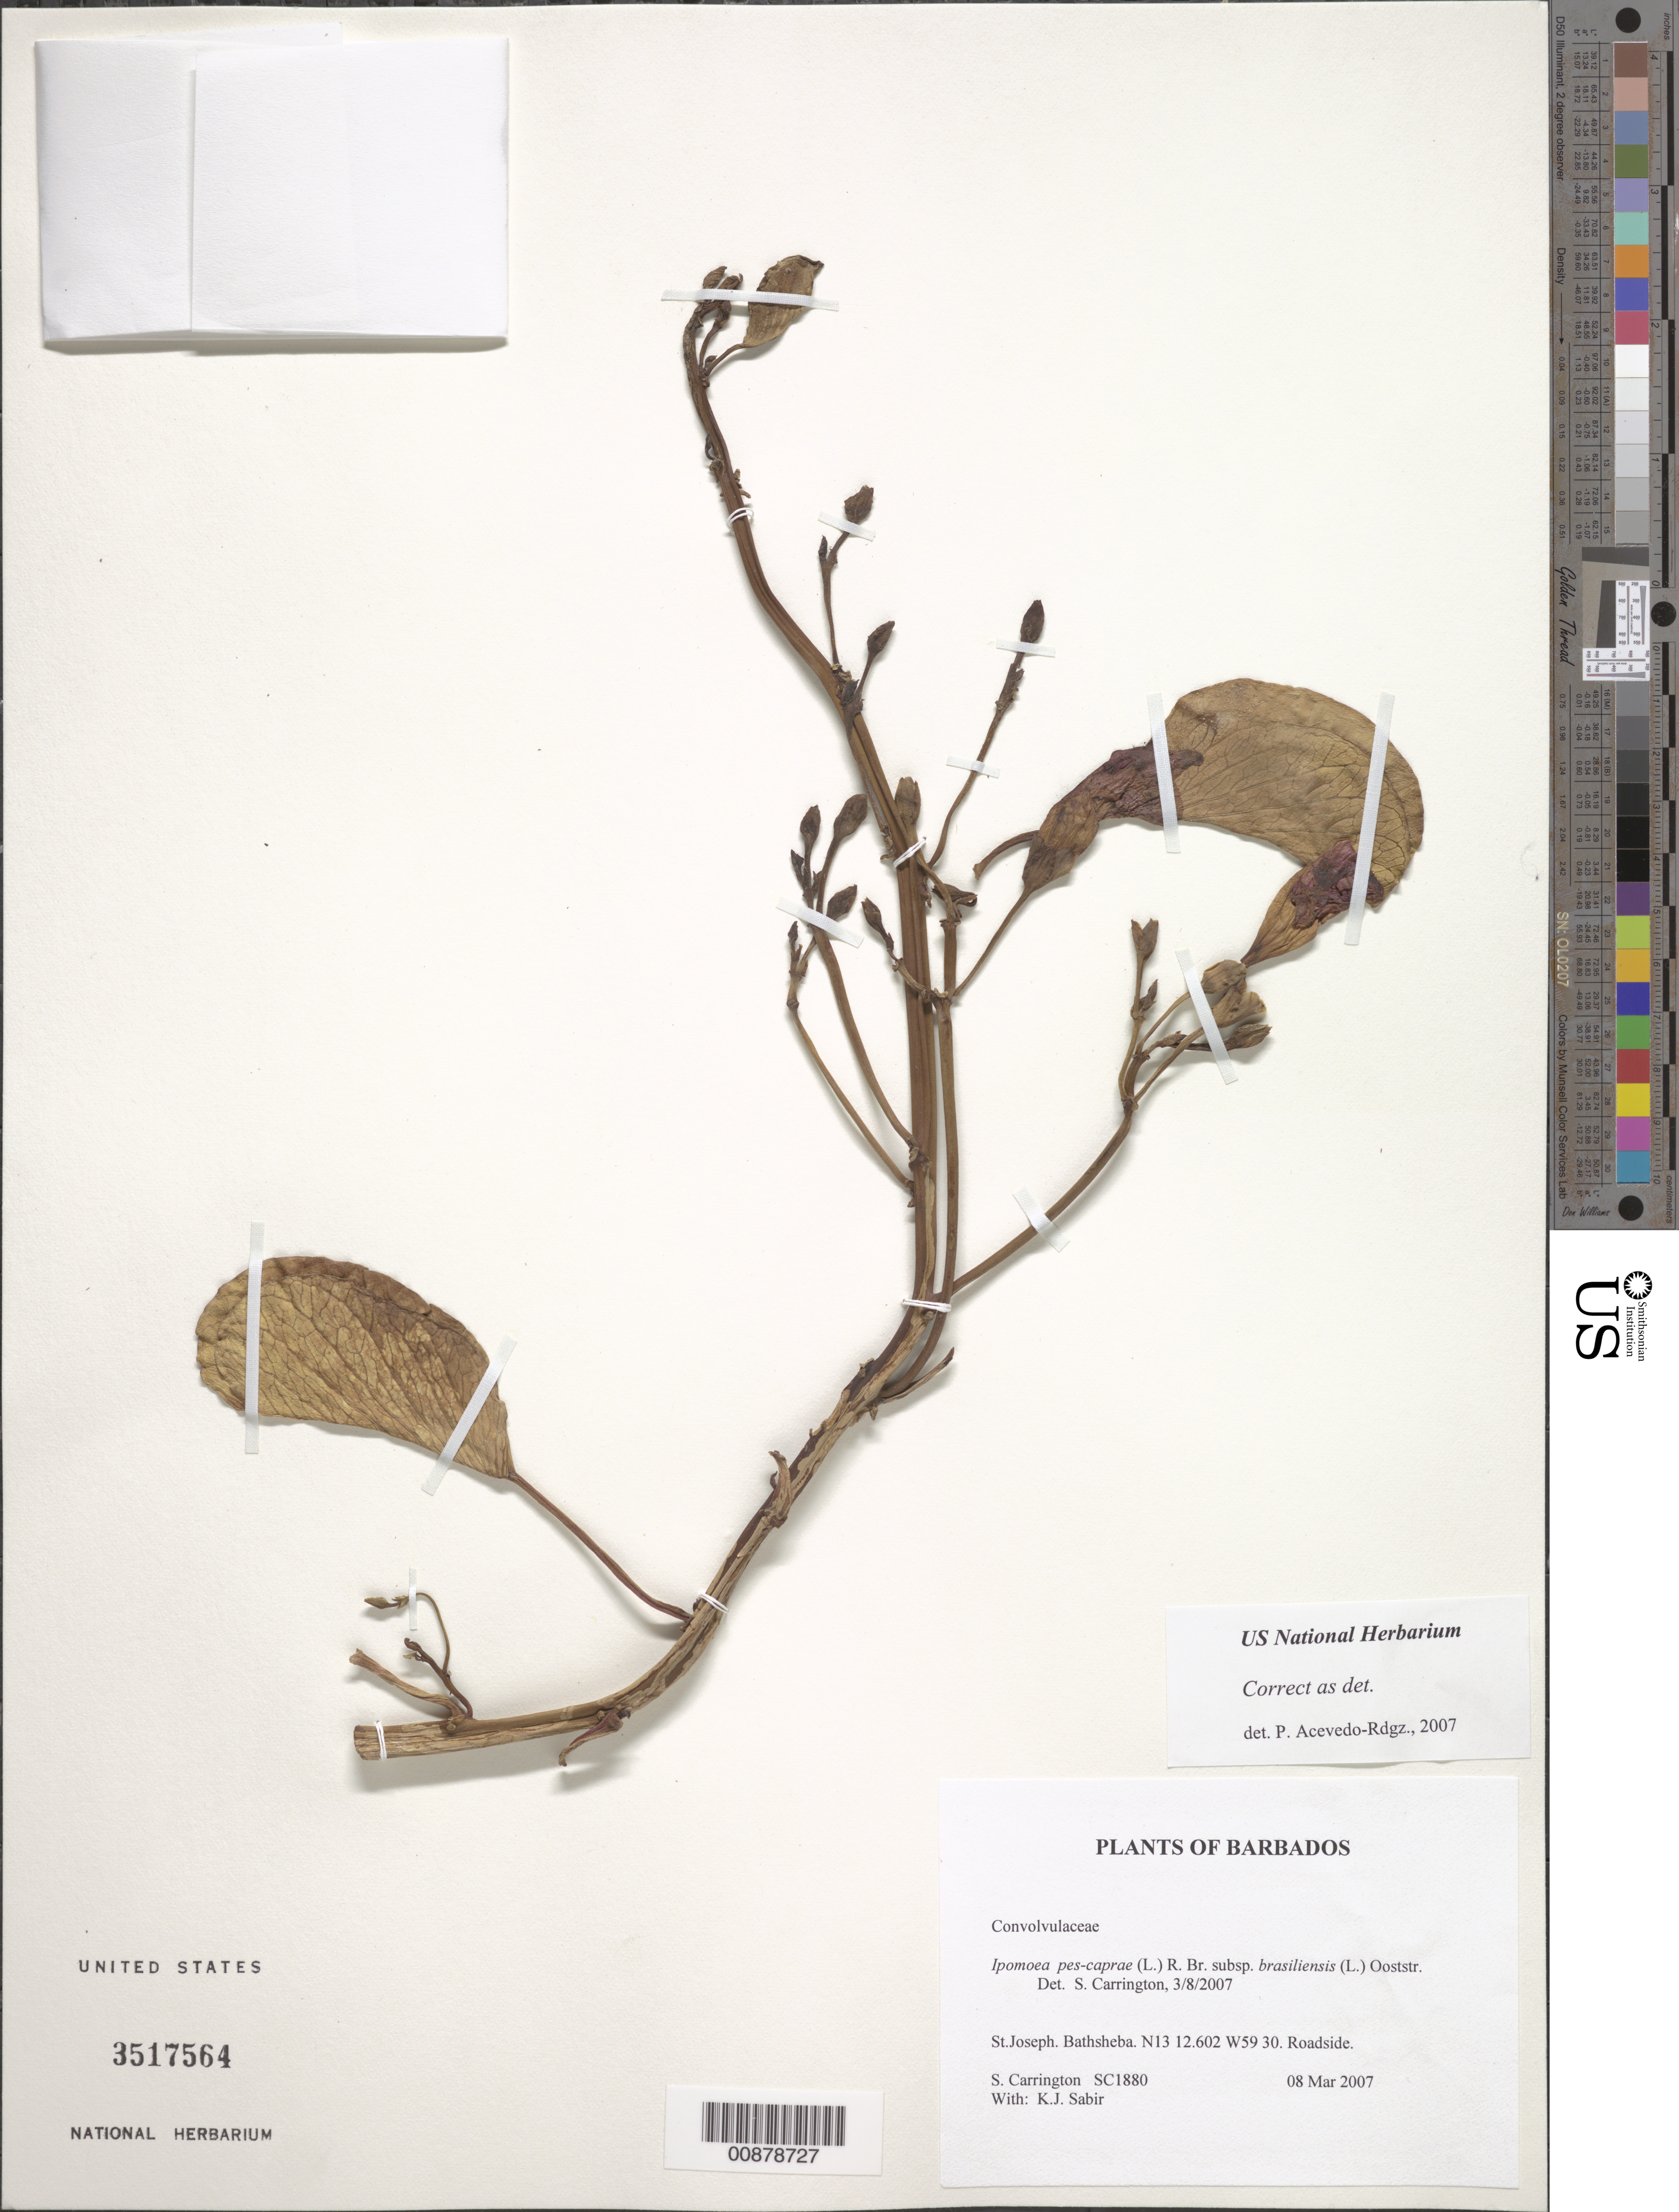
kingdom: Plantae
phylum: Tracheophyta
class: Magnoliopsida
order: Solanales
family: Convolvulaceae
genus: Ipomoea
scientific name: Ipomoea pes-caprae subsp. brasiliensis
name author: (L.) Ooststr.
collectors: C. M. S. Carrington & K. Sabir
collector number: SC 1880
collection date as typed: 08 Mar 2007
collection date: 2007-03-08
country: Barbados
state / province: Saint Joseph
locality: Bathsheba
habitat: Roadside.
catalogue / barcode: US 3517564